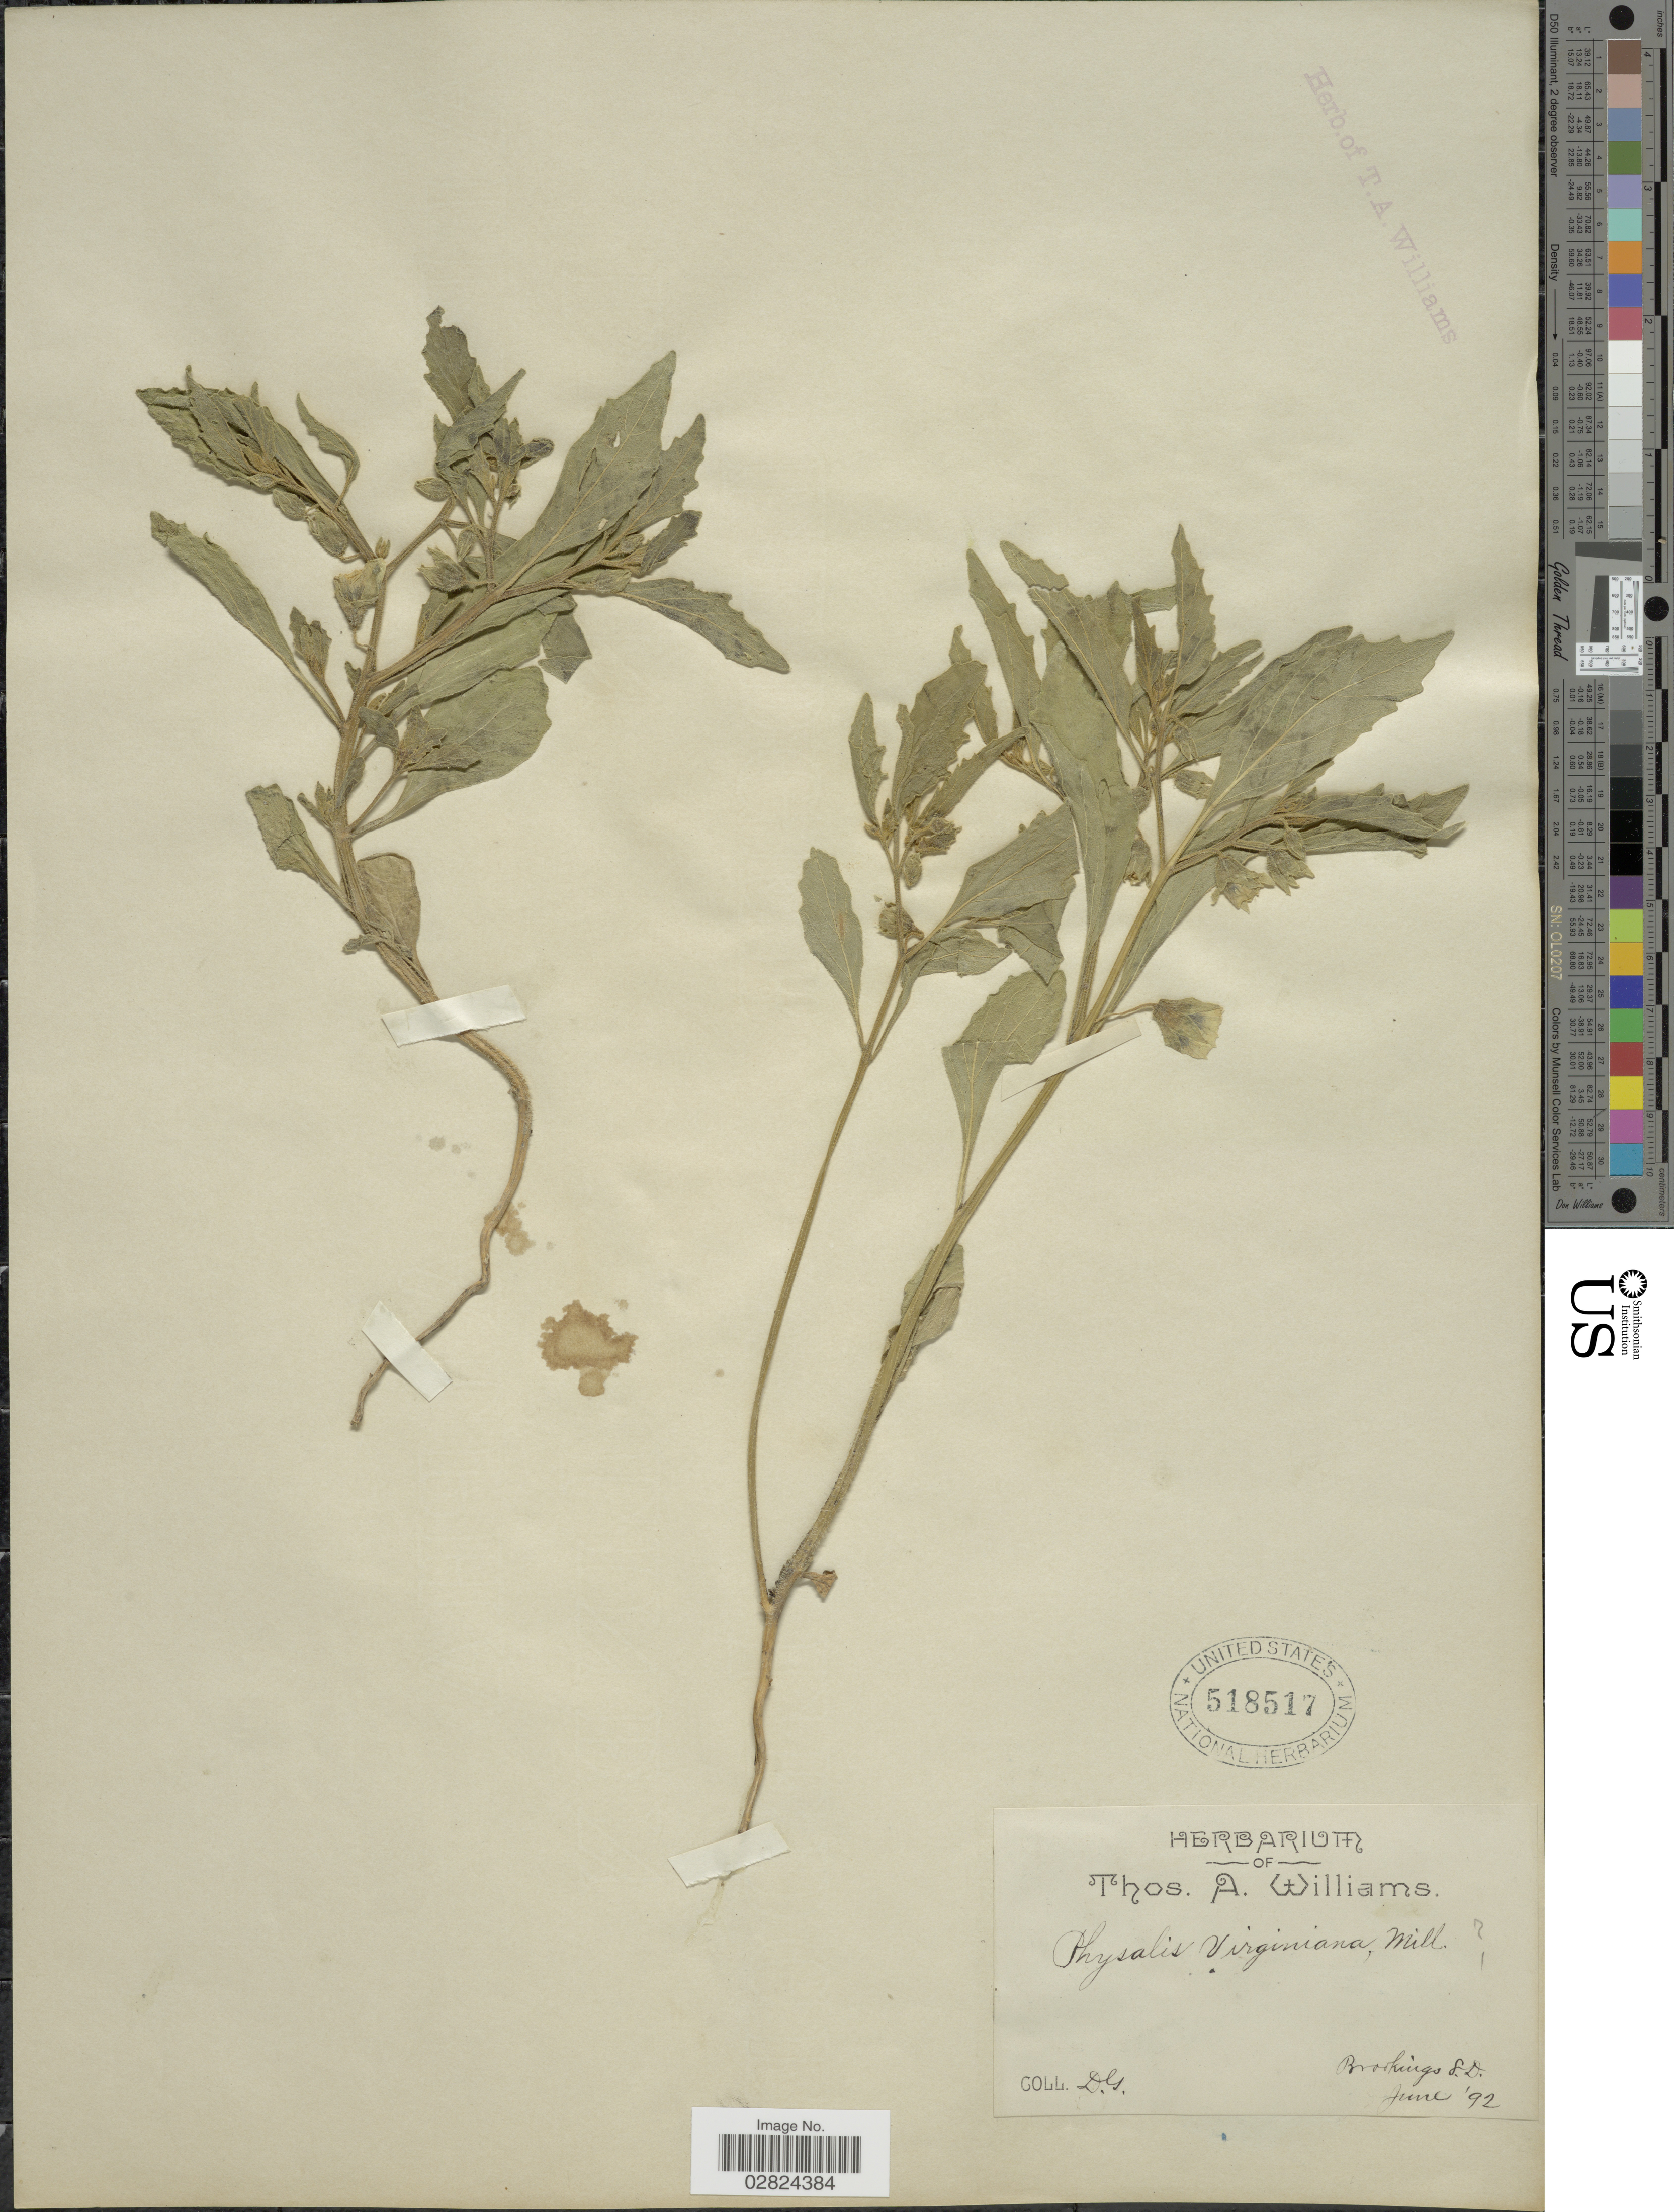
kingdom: Plantae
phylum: Tracheophyta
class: Magnoliopsida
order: Solanales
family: Solanaceae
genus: Physalis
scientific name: Physalis virginiana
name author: Mill.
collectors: D. G.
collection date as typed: Transcribed d/m/y: /6/92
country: United States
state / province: South Dakota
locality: Brookings, S.D.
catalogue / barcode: US 518517